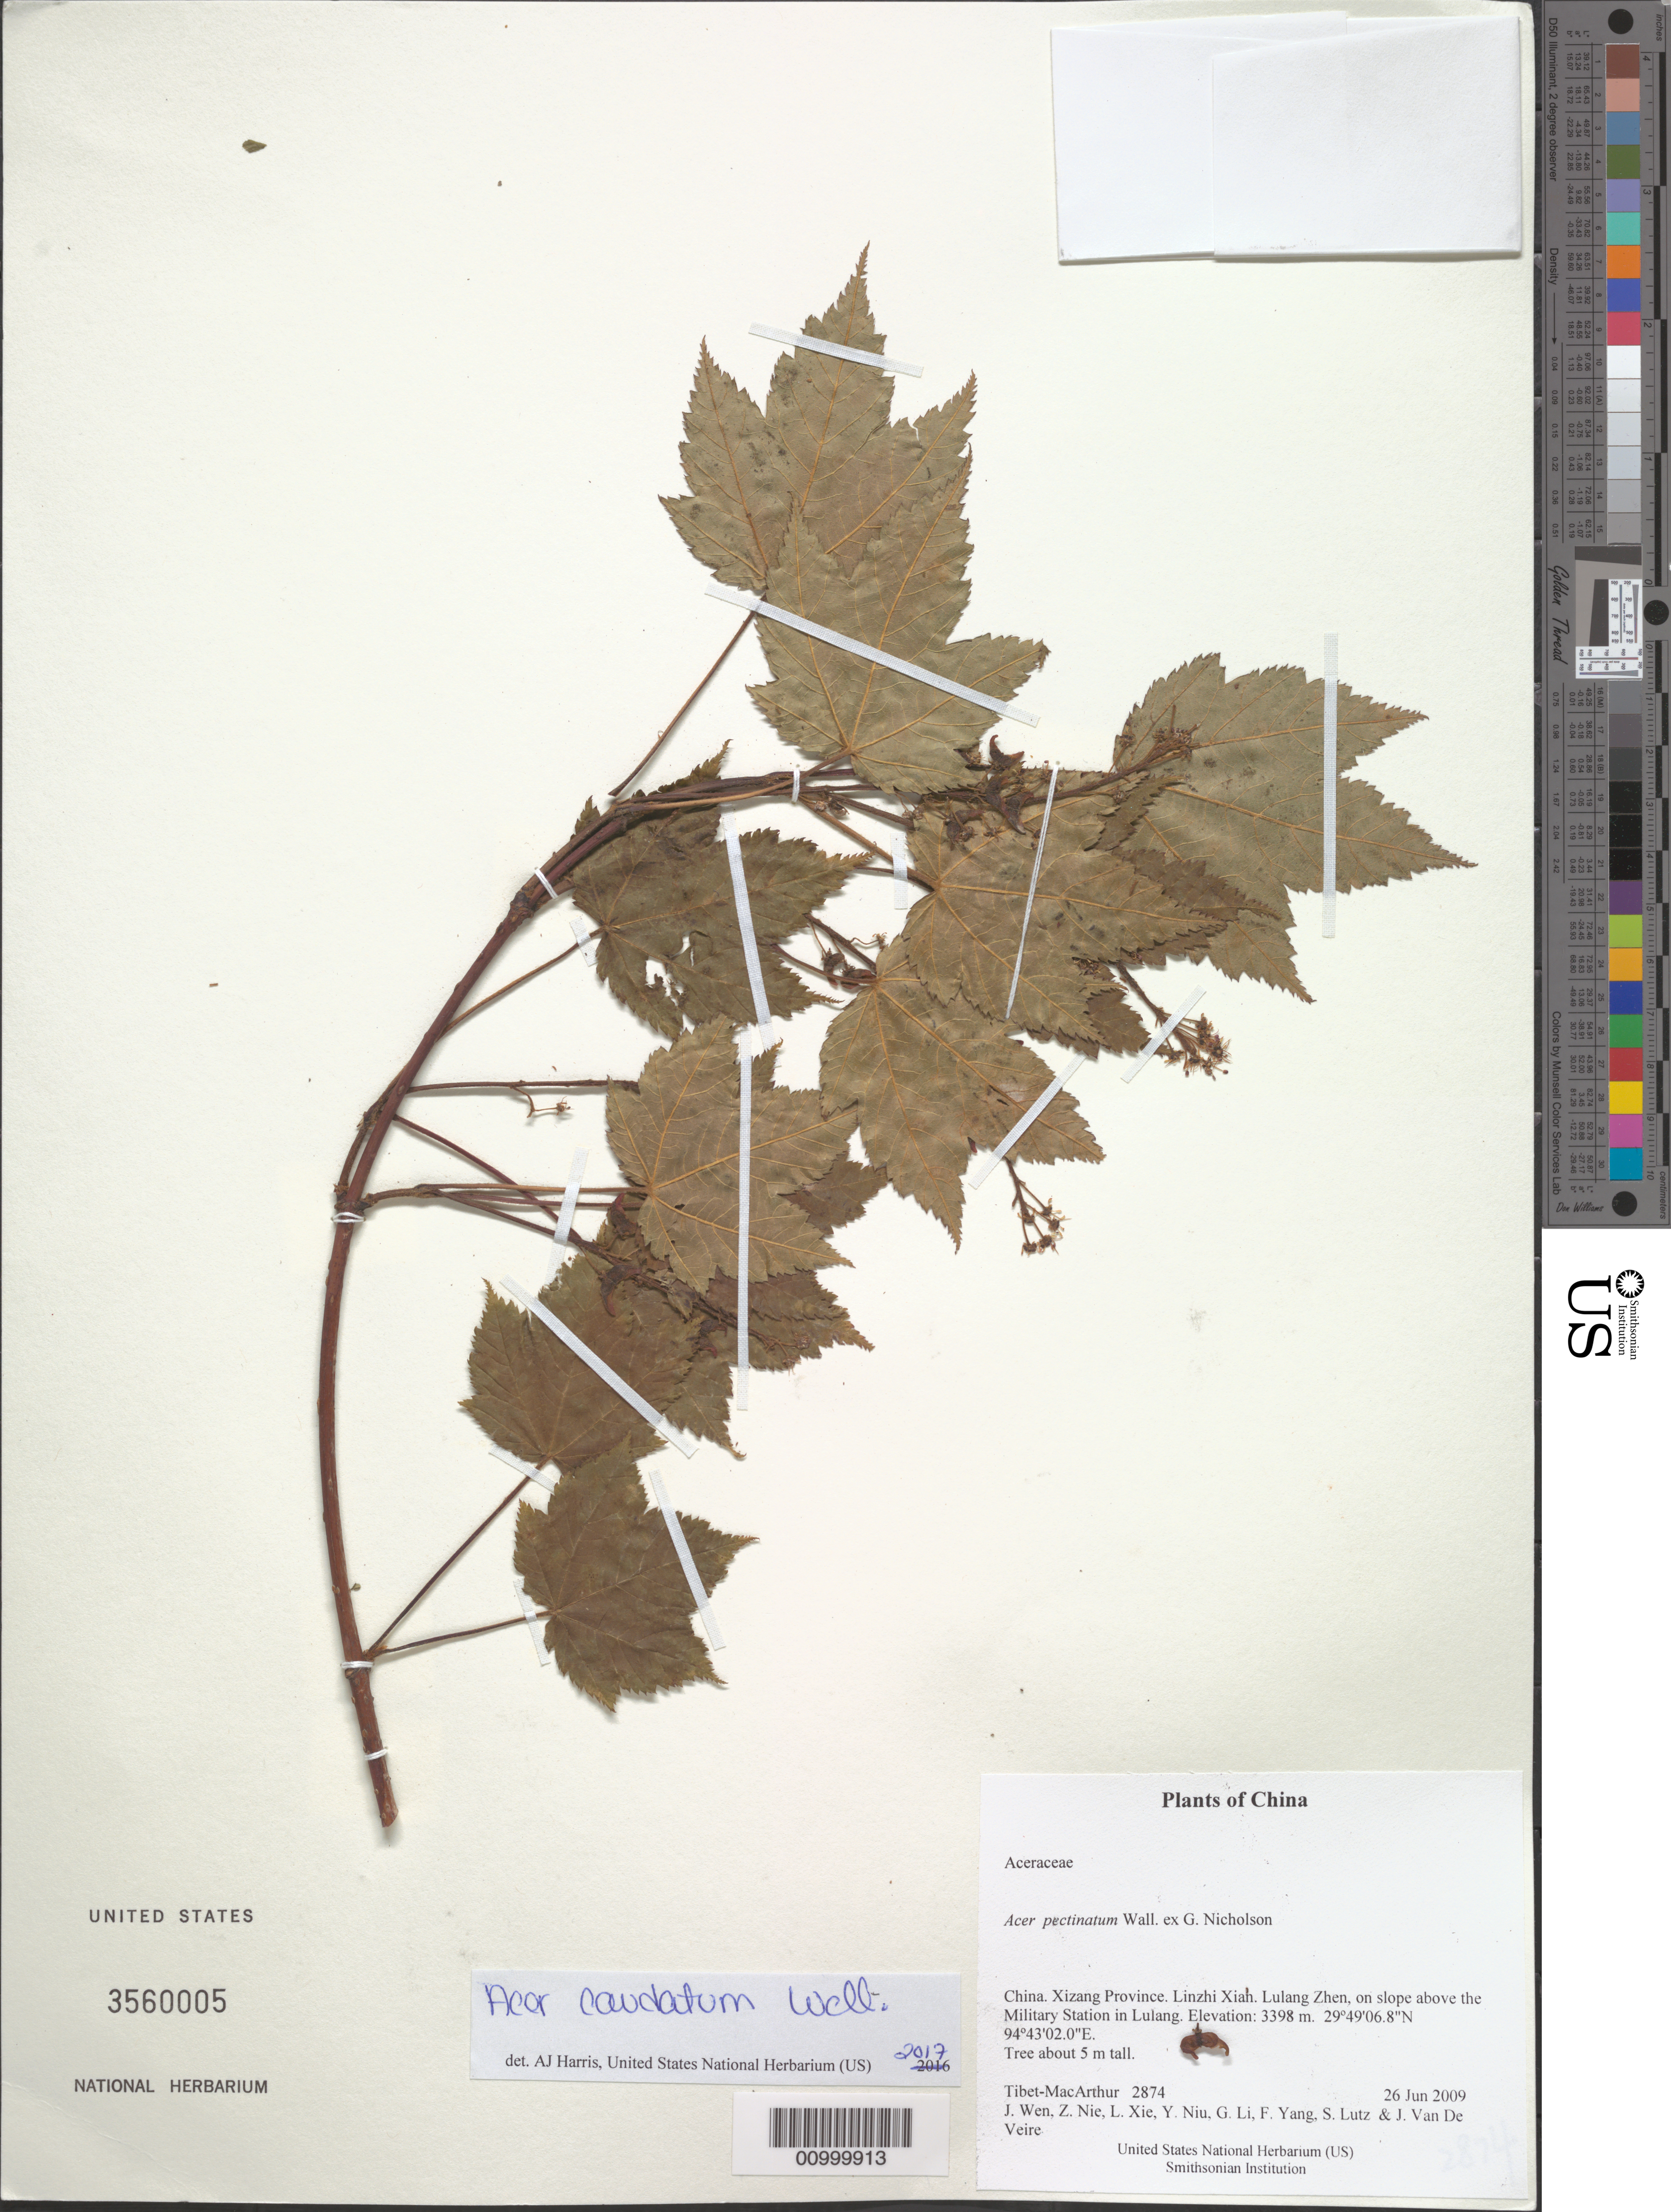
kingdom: Plantae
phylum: Tracheophyta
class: Magnoliopsida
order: Sapindales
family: Sapindaceae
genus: Acer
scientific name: Acer caudatum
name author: Wall.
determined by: Harris, A. J., (UNITED STATES)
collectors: Tibet-MacArthur, J. Wen, Z. Nie, L. Xie, Y. Niu, G. Li, F. Yang, S. Lutz & J. Van De Veire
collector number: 2874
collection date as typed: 26 Jun 2009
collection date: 2009-06-26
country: China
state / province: Xizang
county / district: Linzhi Xian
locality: Lulang Zhen, on slope above the Military Station in Lulang.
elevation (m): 3398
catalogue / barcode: US 3560005